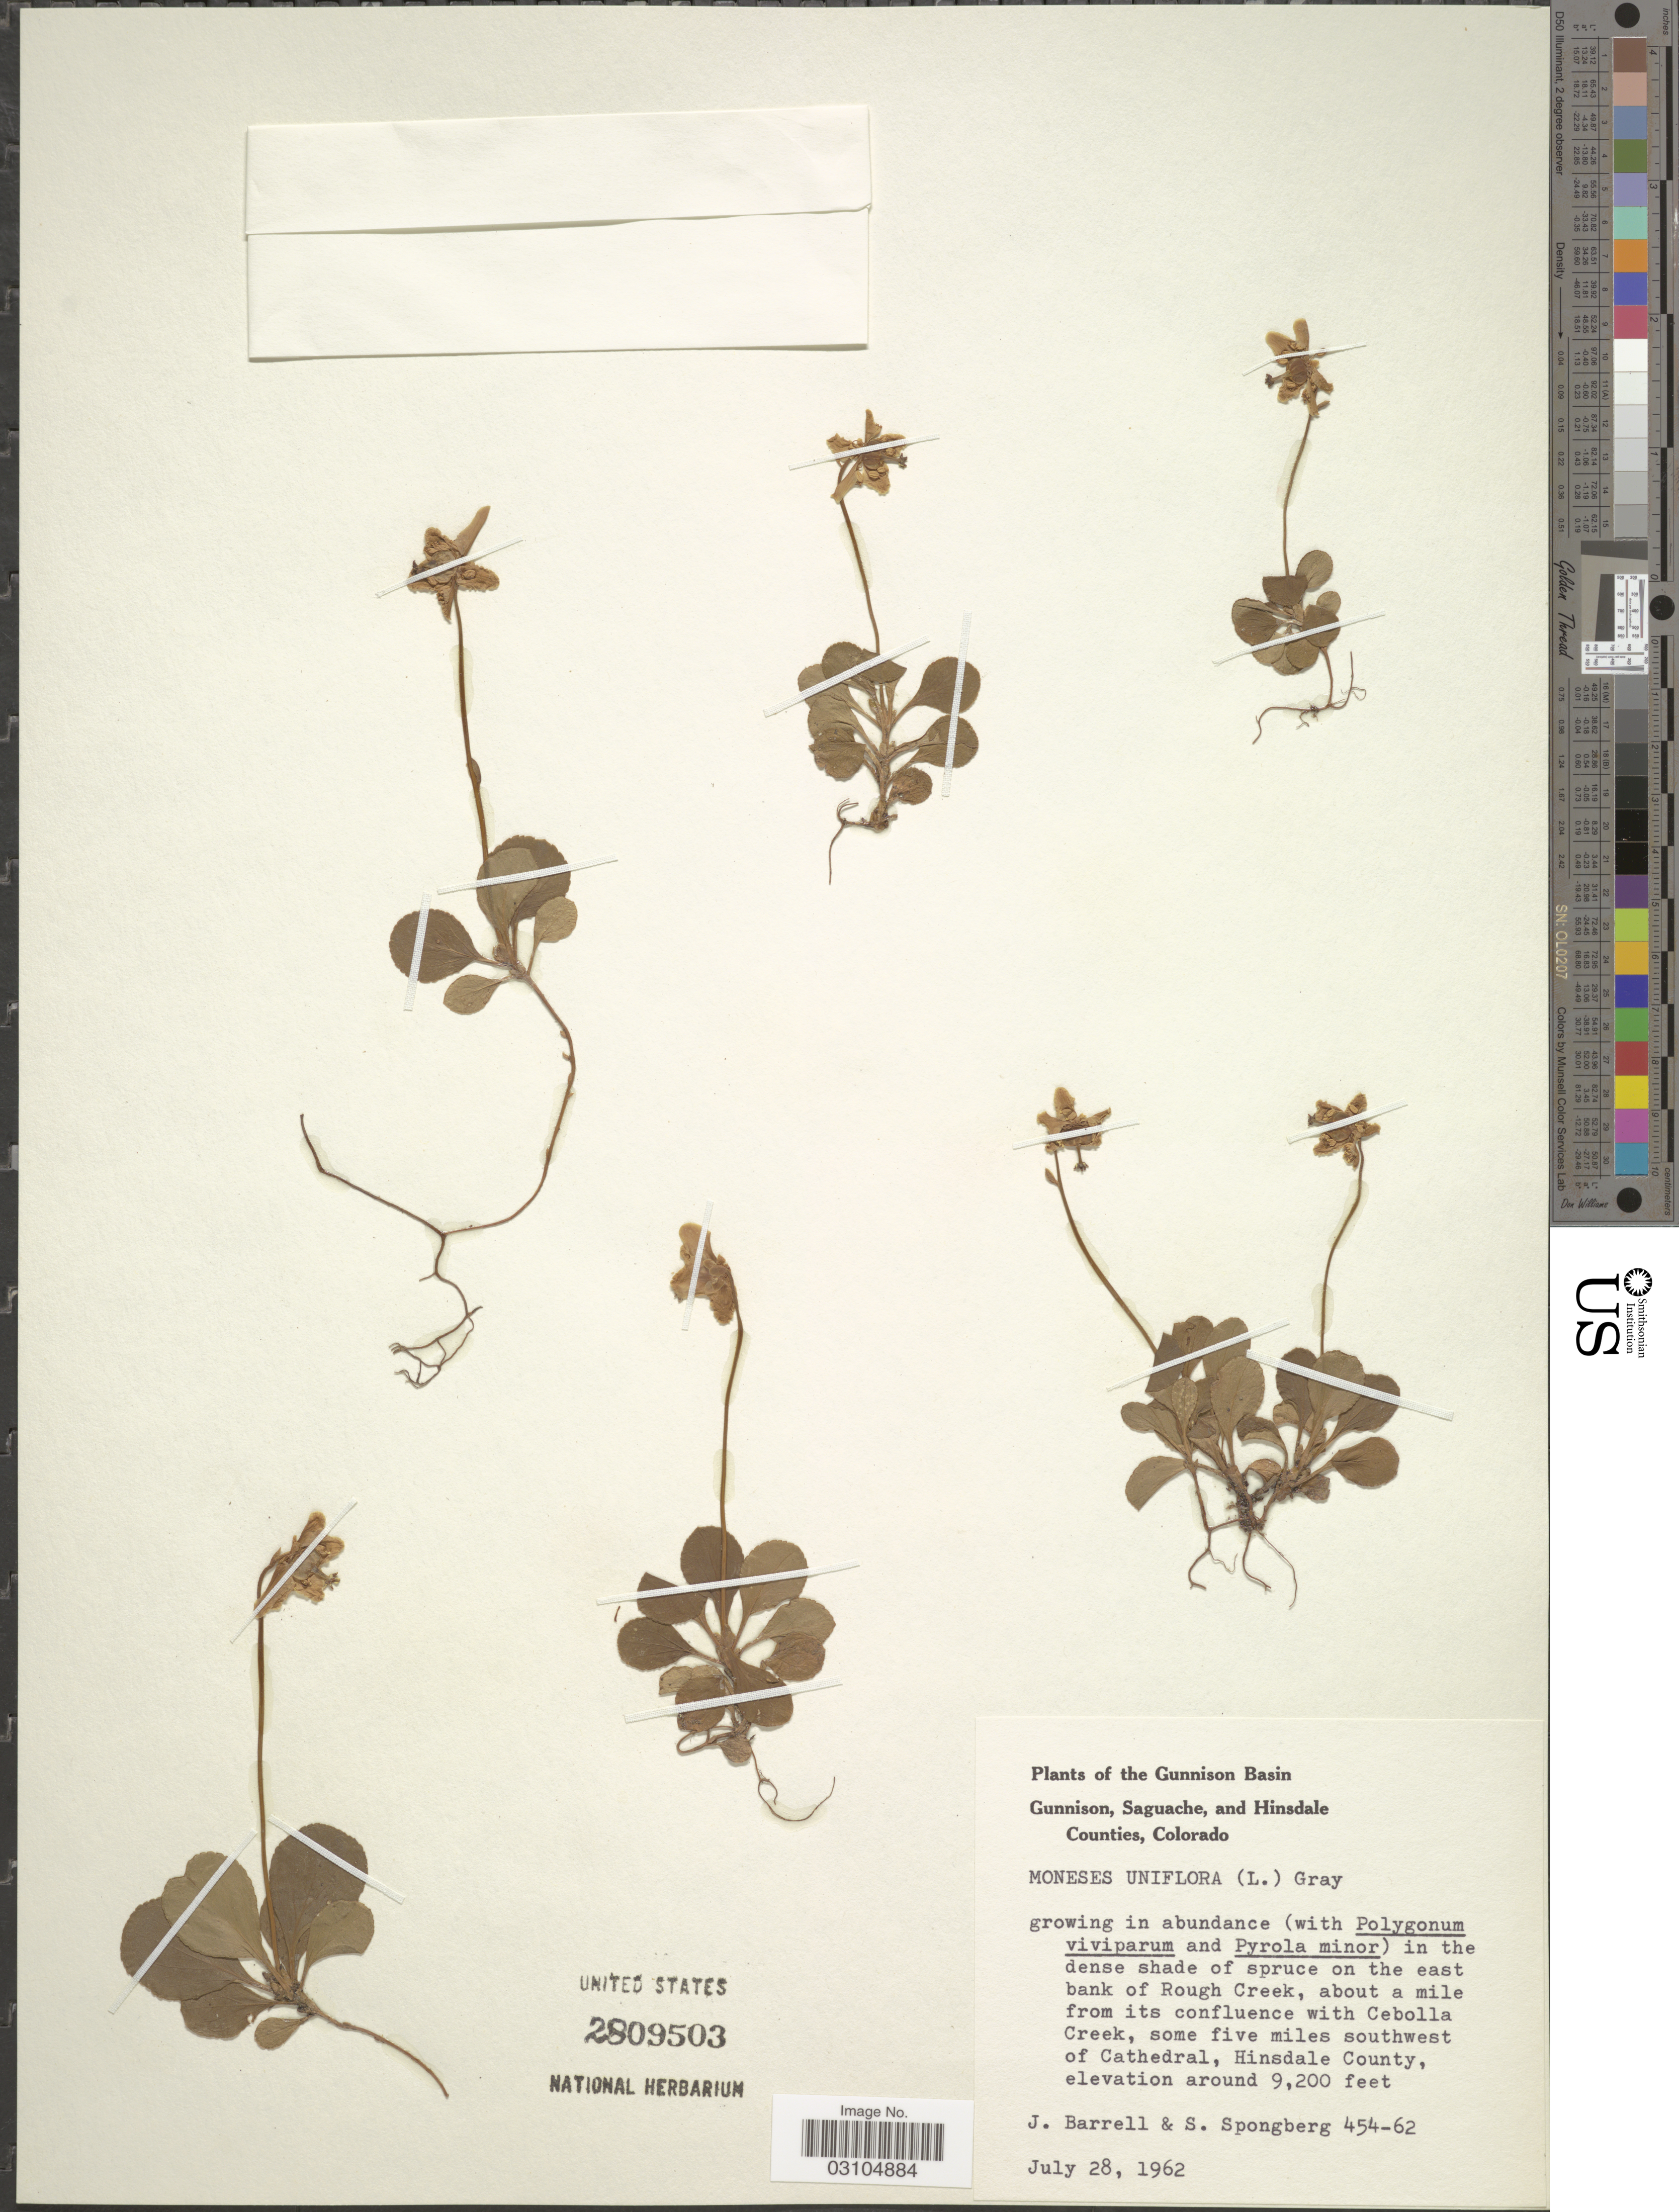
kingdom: Plantae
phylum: Tracheophyta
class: Magnoliopsida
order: Ericales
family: Ericaceae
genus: Moneses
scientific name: Moneses uniflora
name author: (L.) A. Gray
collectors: J. Barrell & S. A.Spongberg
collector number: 454-62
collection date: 1962-07-28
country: United States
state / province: Colorado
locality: The Gunnison Basin, Gunnison, Saguache, and Hinsdale Counties, in the dense shade of spruce on the east bank of Rough Creek, about a mile from its confluence with Cebolla Creek, some five miles southwest of Cathedral, Hinsdale County.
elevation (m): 2804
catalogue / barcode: US 2809503